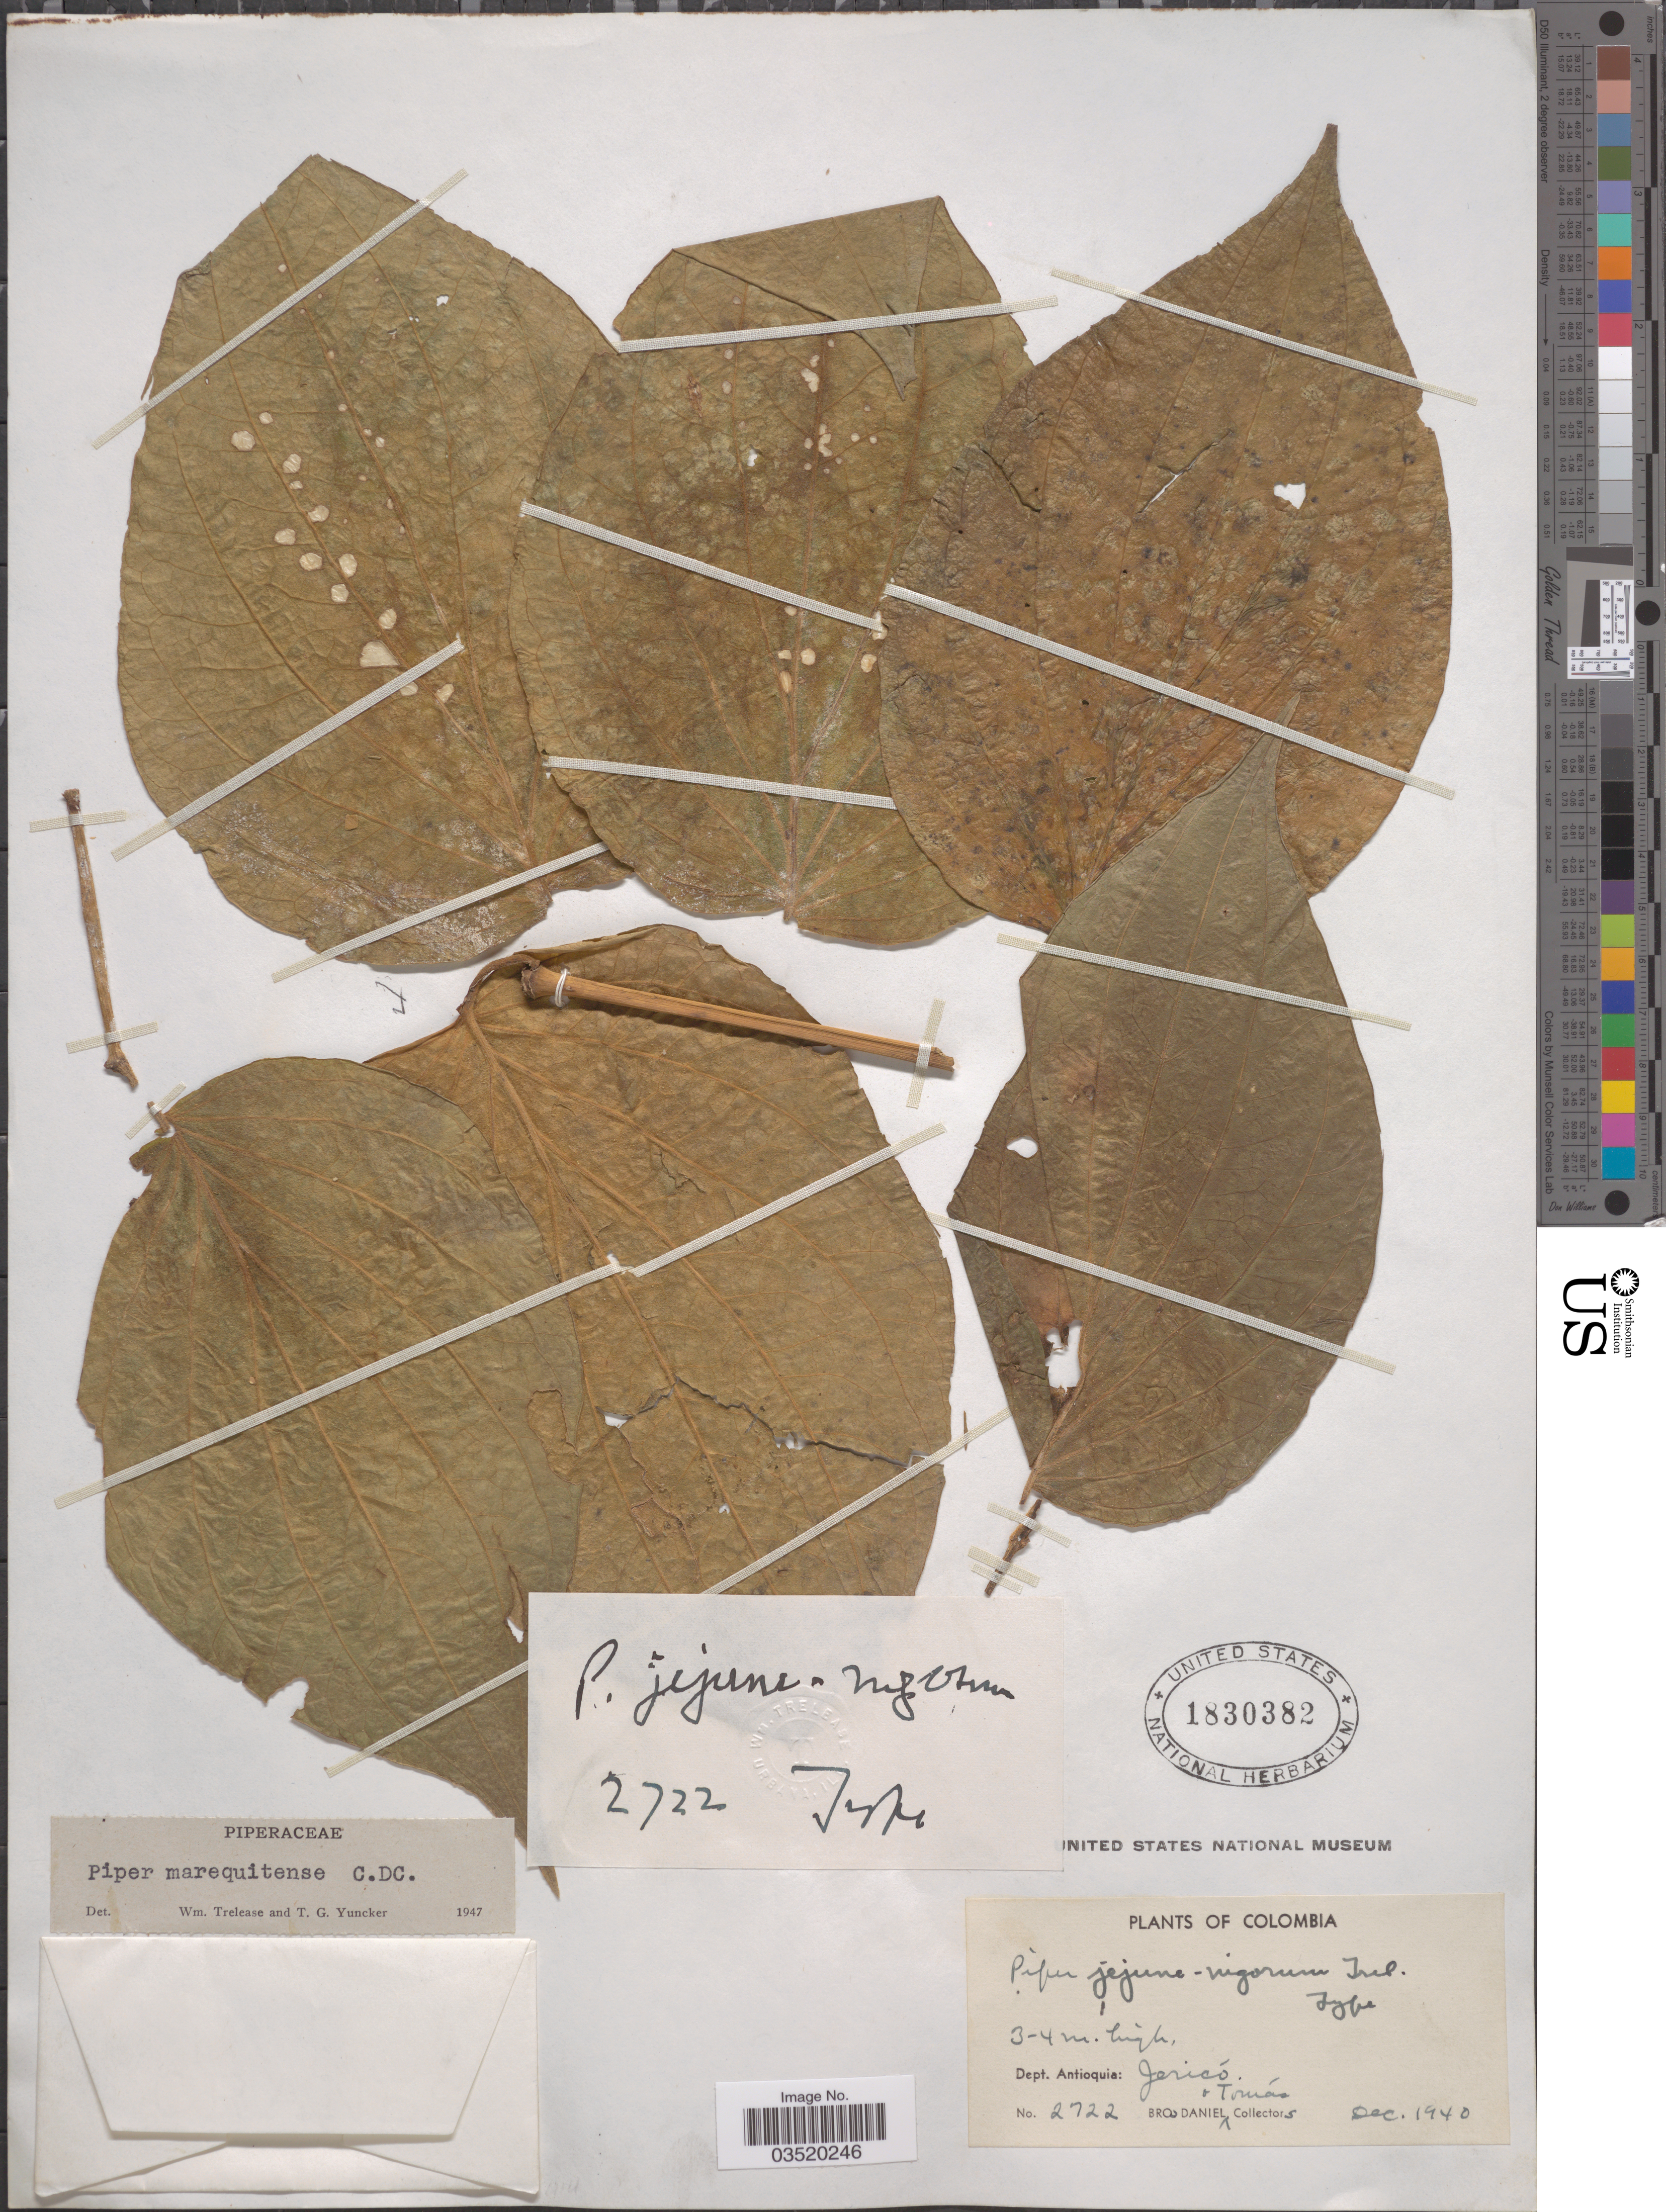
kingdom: Plantae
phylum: Tracheophyta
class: Magnoliopsida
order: Piperales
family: Piperaceae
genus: Piper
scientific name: Piper marequitense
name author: C. DC.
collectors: Bro. Daniel & -. Tomas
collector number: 2722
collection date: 1940-12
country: Colombia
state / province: Antioquia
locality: Dept. Antioquia: Jericó.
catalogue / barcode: US 1830382